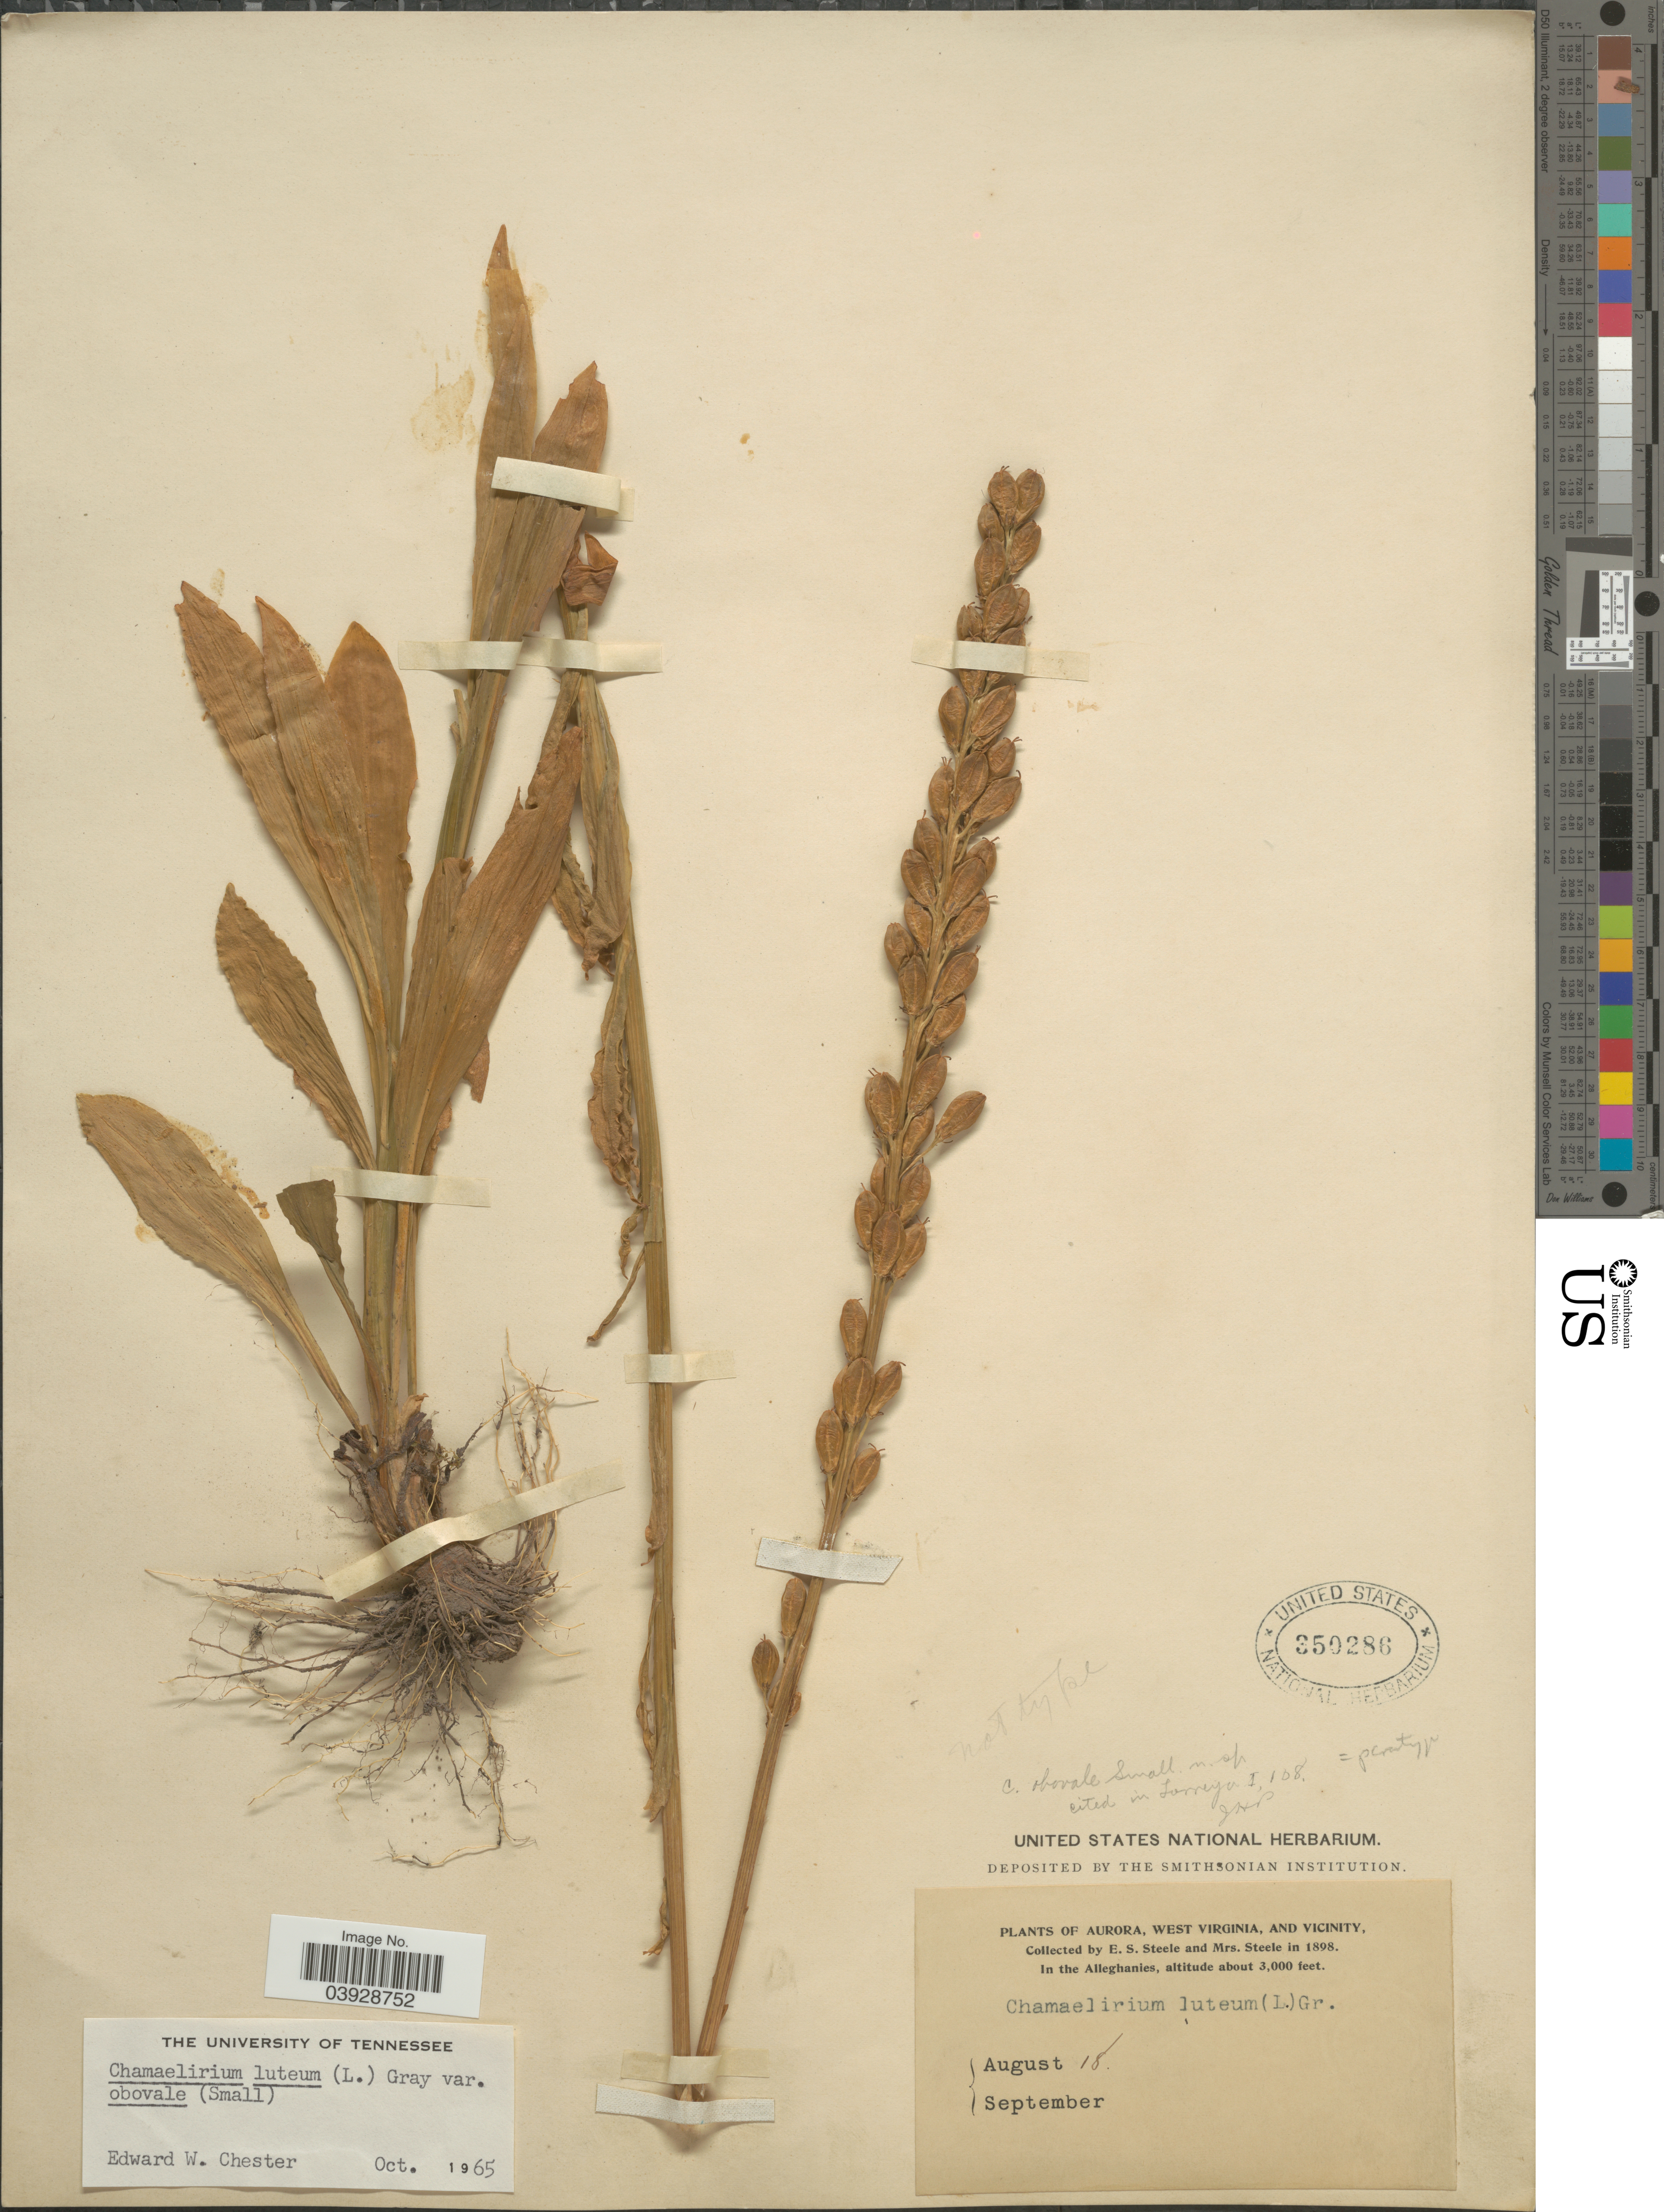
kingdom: Plantae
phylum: Tracheophyta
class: Liliopsida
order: Liliales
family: Melanthiaceae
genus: Chamaelirium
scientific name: Chamaelirium luteum var. obovale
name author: (Small) ined.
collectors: E. Steele & Mrs. E. S. Steele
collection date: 1898-08-18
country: United States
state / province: West Virginia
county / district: Preston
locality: Aurora, and Vicinity. In the Alleghanies.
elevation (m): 914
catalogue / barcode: US 350286